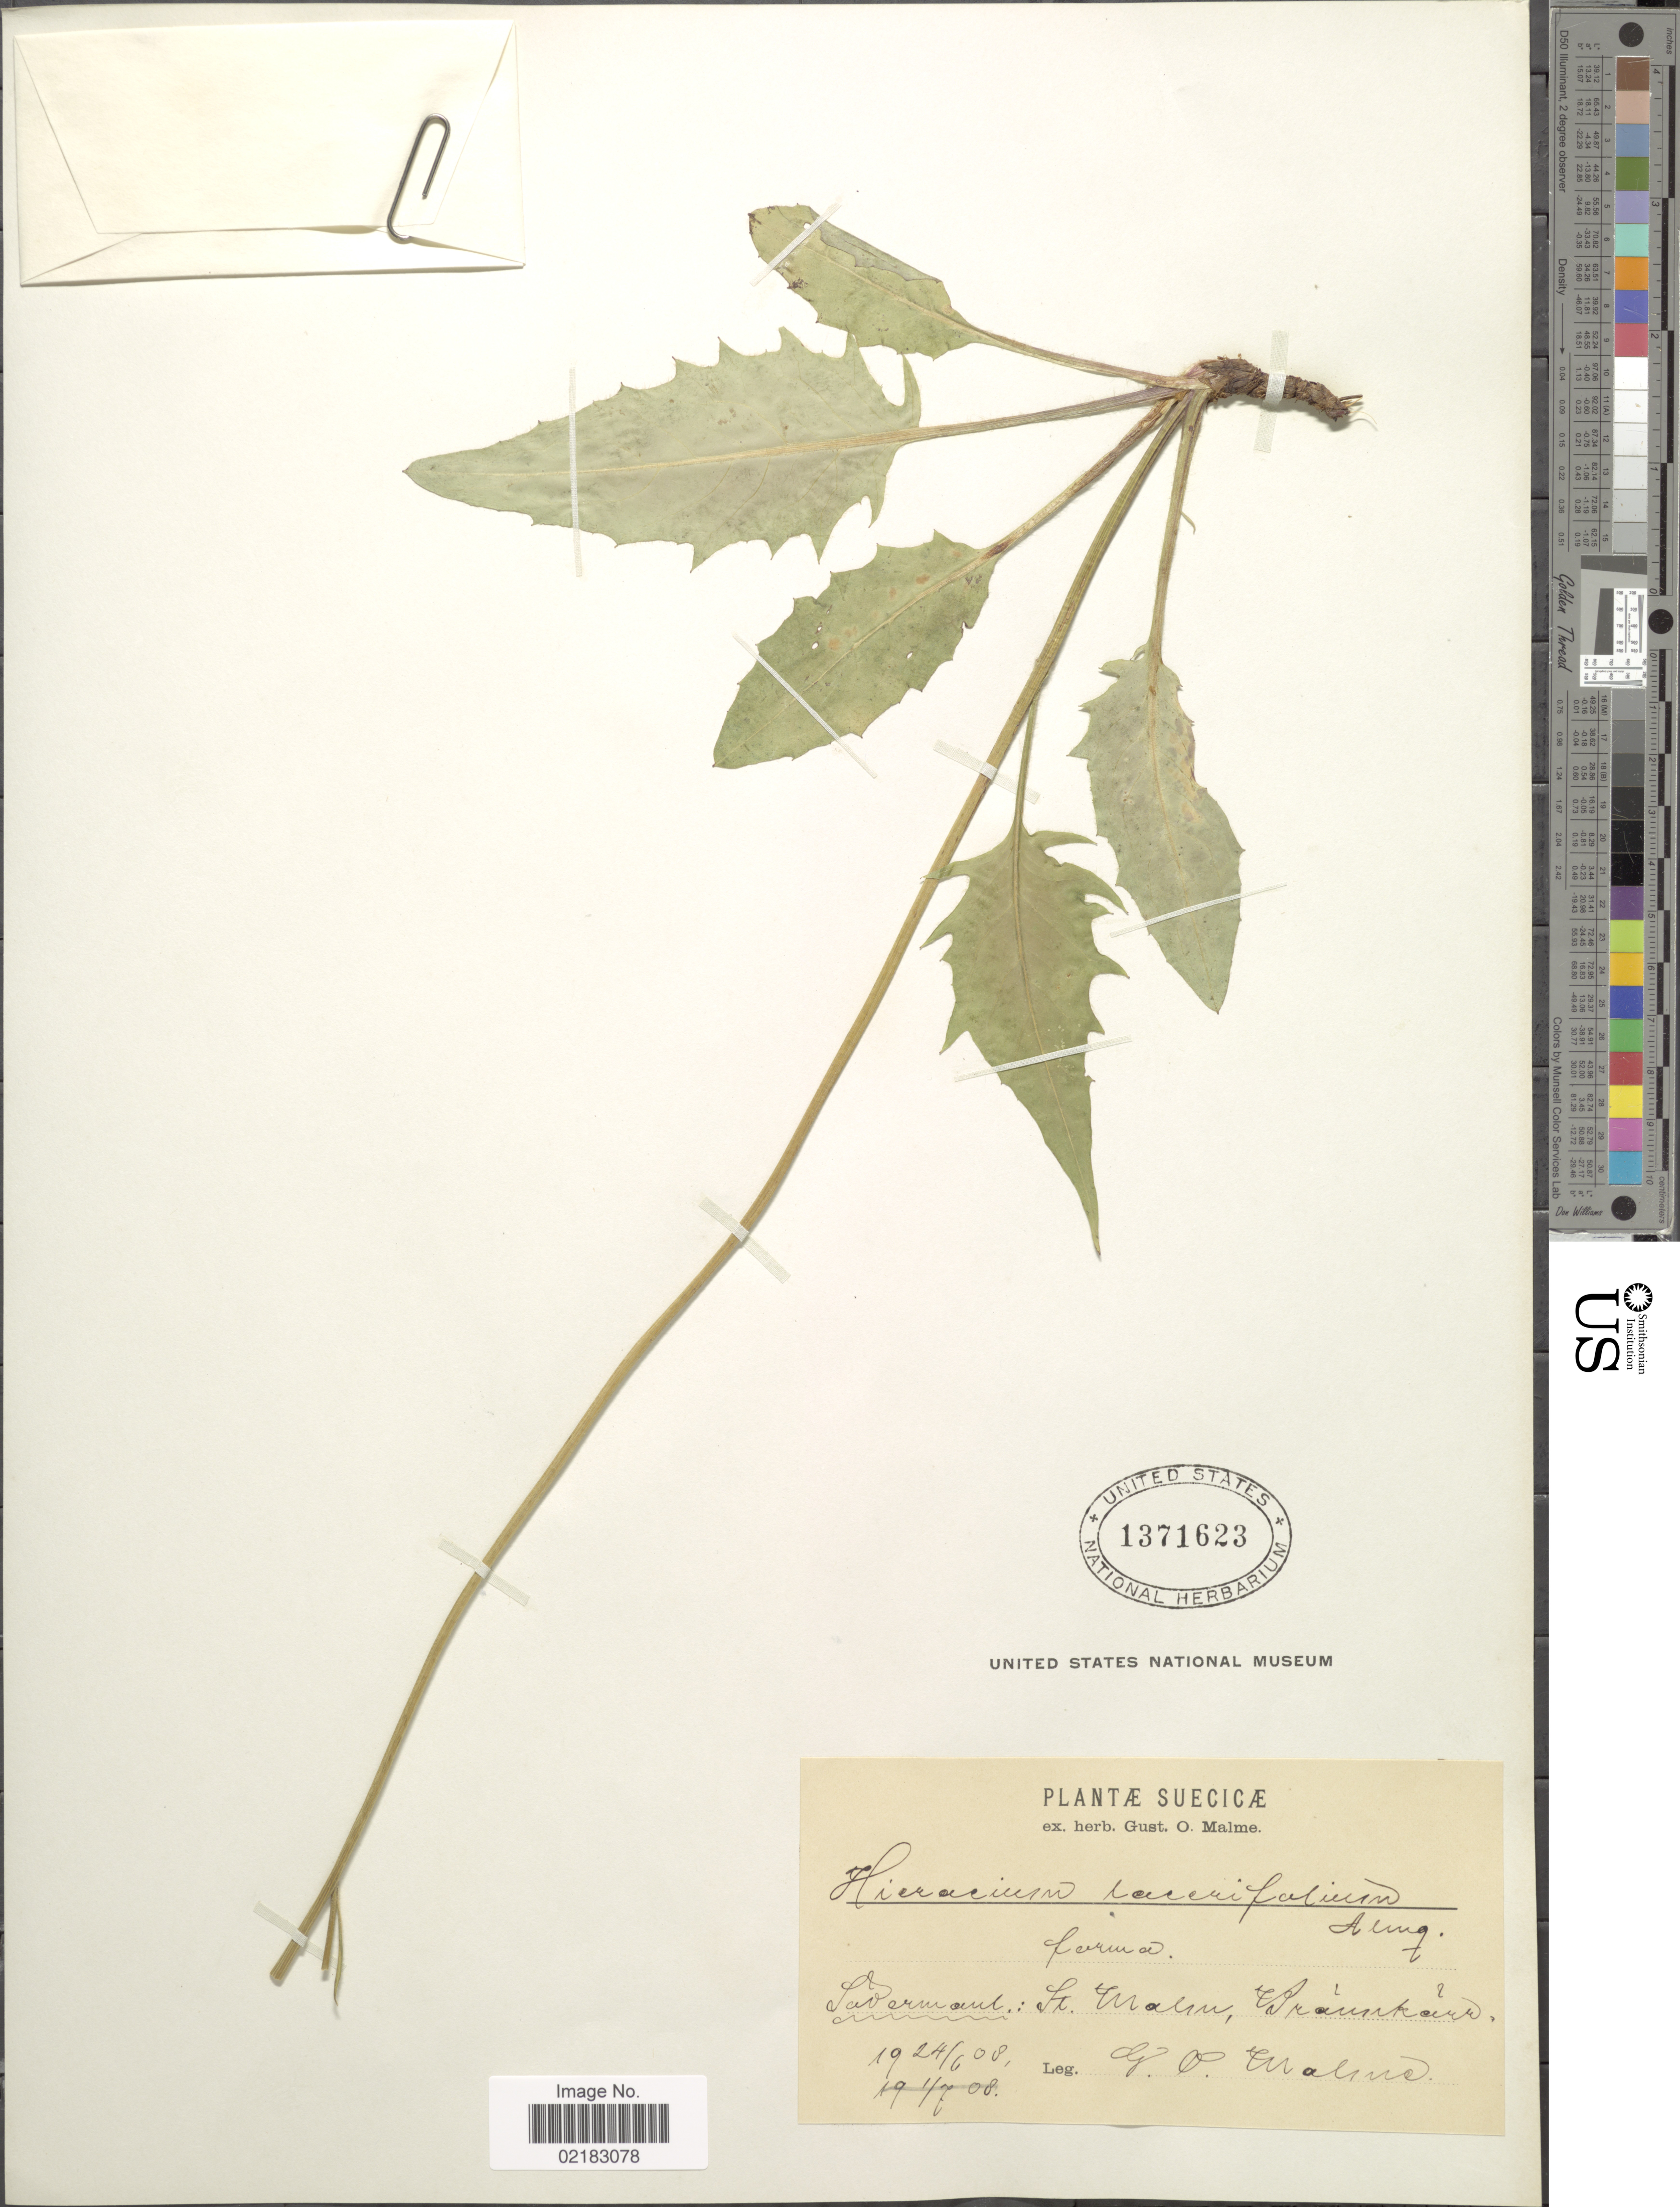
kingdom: Plantae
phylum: Tracheophyta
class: Magnoliopsida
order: Asterales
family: Asteraceae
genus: Hieracium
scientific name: Hieracium lacerifolium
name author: Almquist ex Dahlst.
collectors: G. O. A. Malme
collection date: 1908-06-24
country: Sweden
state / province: Sodermanland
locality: St. Malm, Brandkarr.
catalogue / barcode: US 1371623